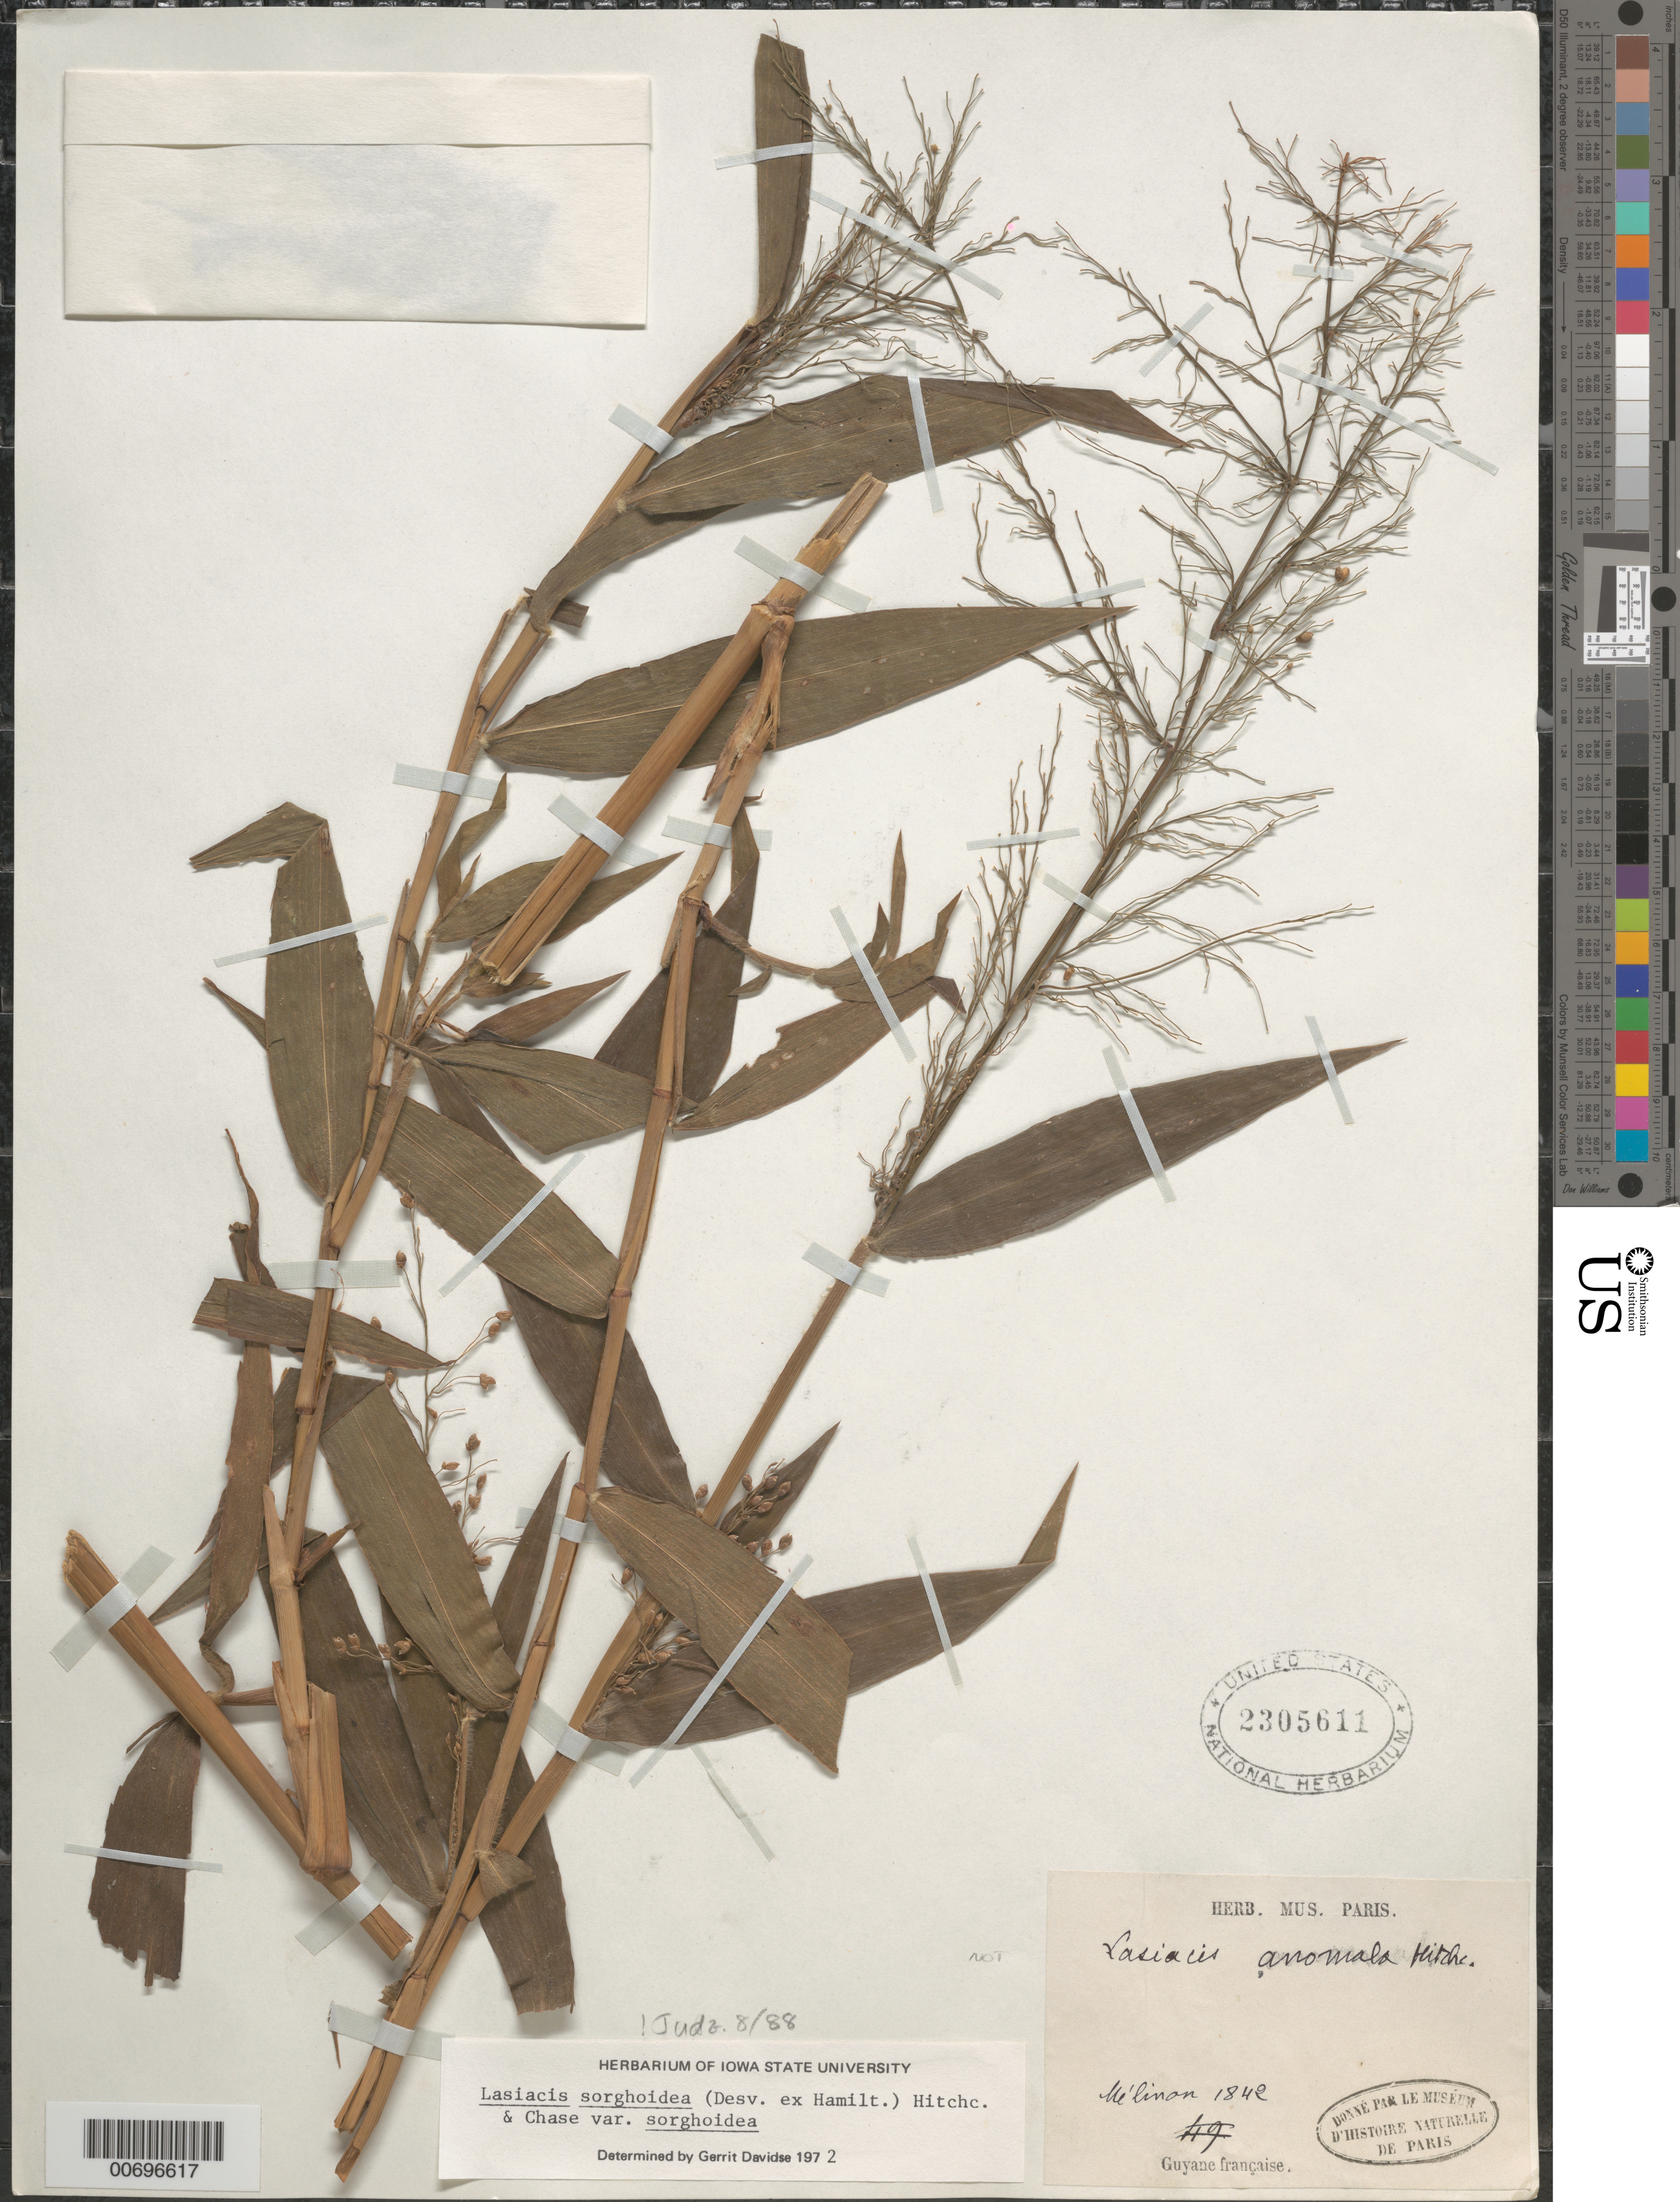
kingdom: Plantae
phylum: Tracheophyta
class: Liliopsida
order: Poales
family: Poaceae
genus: Lasiacis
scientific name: Lasiacis sorghoidea var. sorghoidea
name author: (Desv. ex Ham.) Hitchc. & Chase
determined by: Davidse, Gerrit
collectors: E. Mélinon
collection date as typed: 1842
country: French Guiana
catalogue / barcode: US 2305611